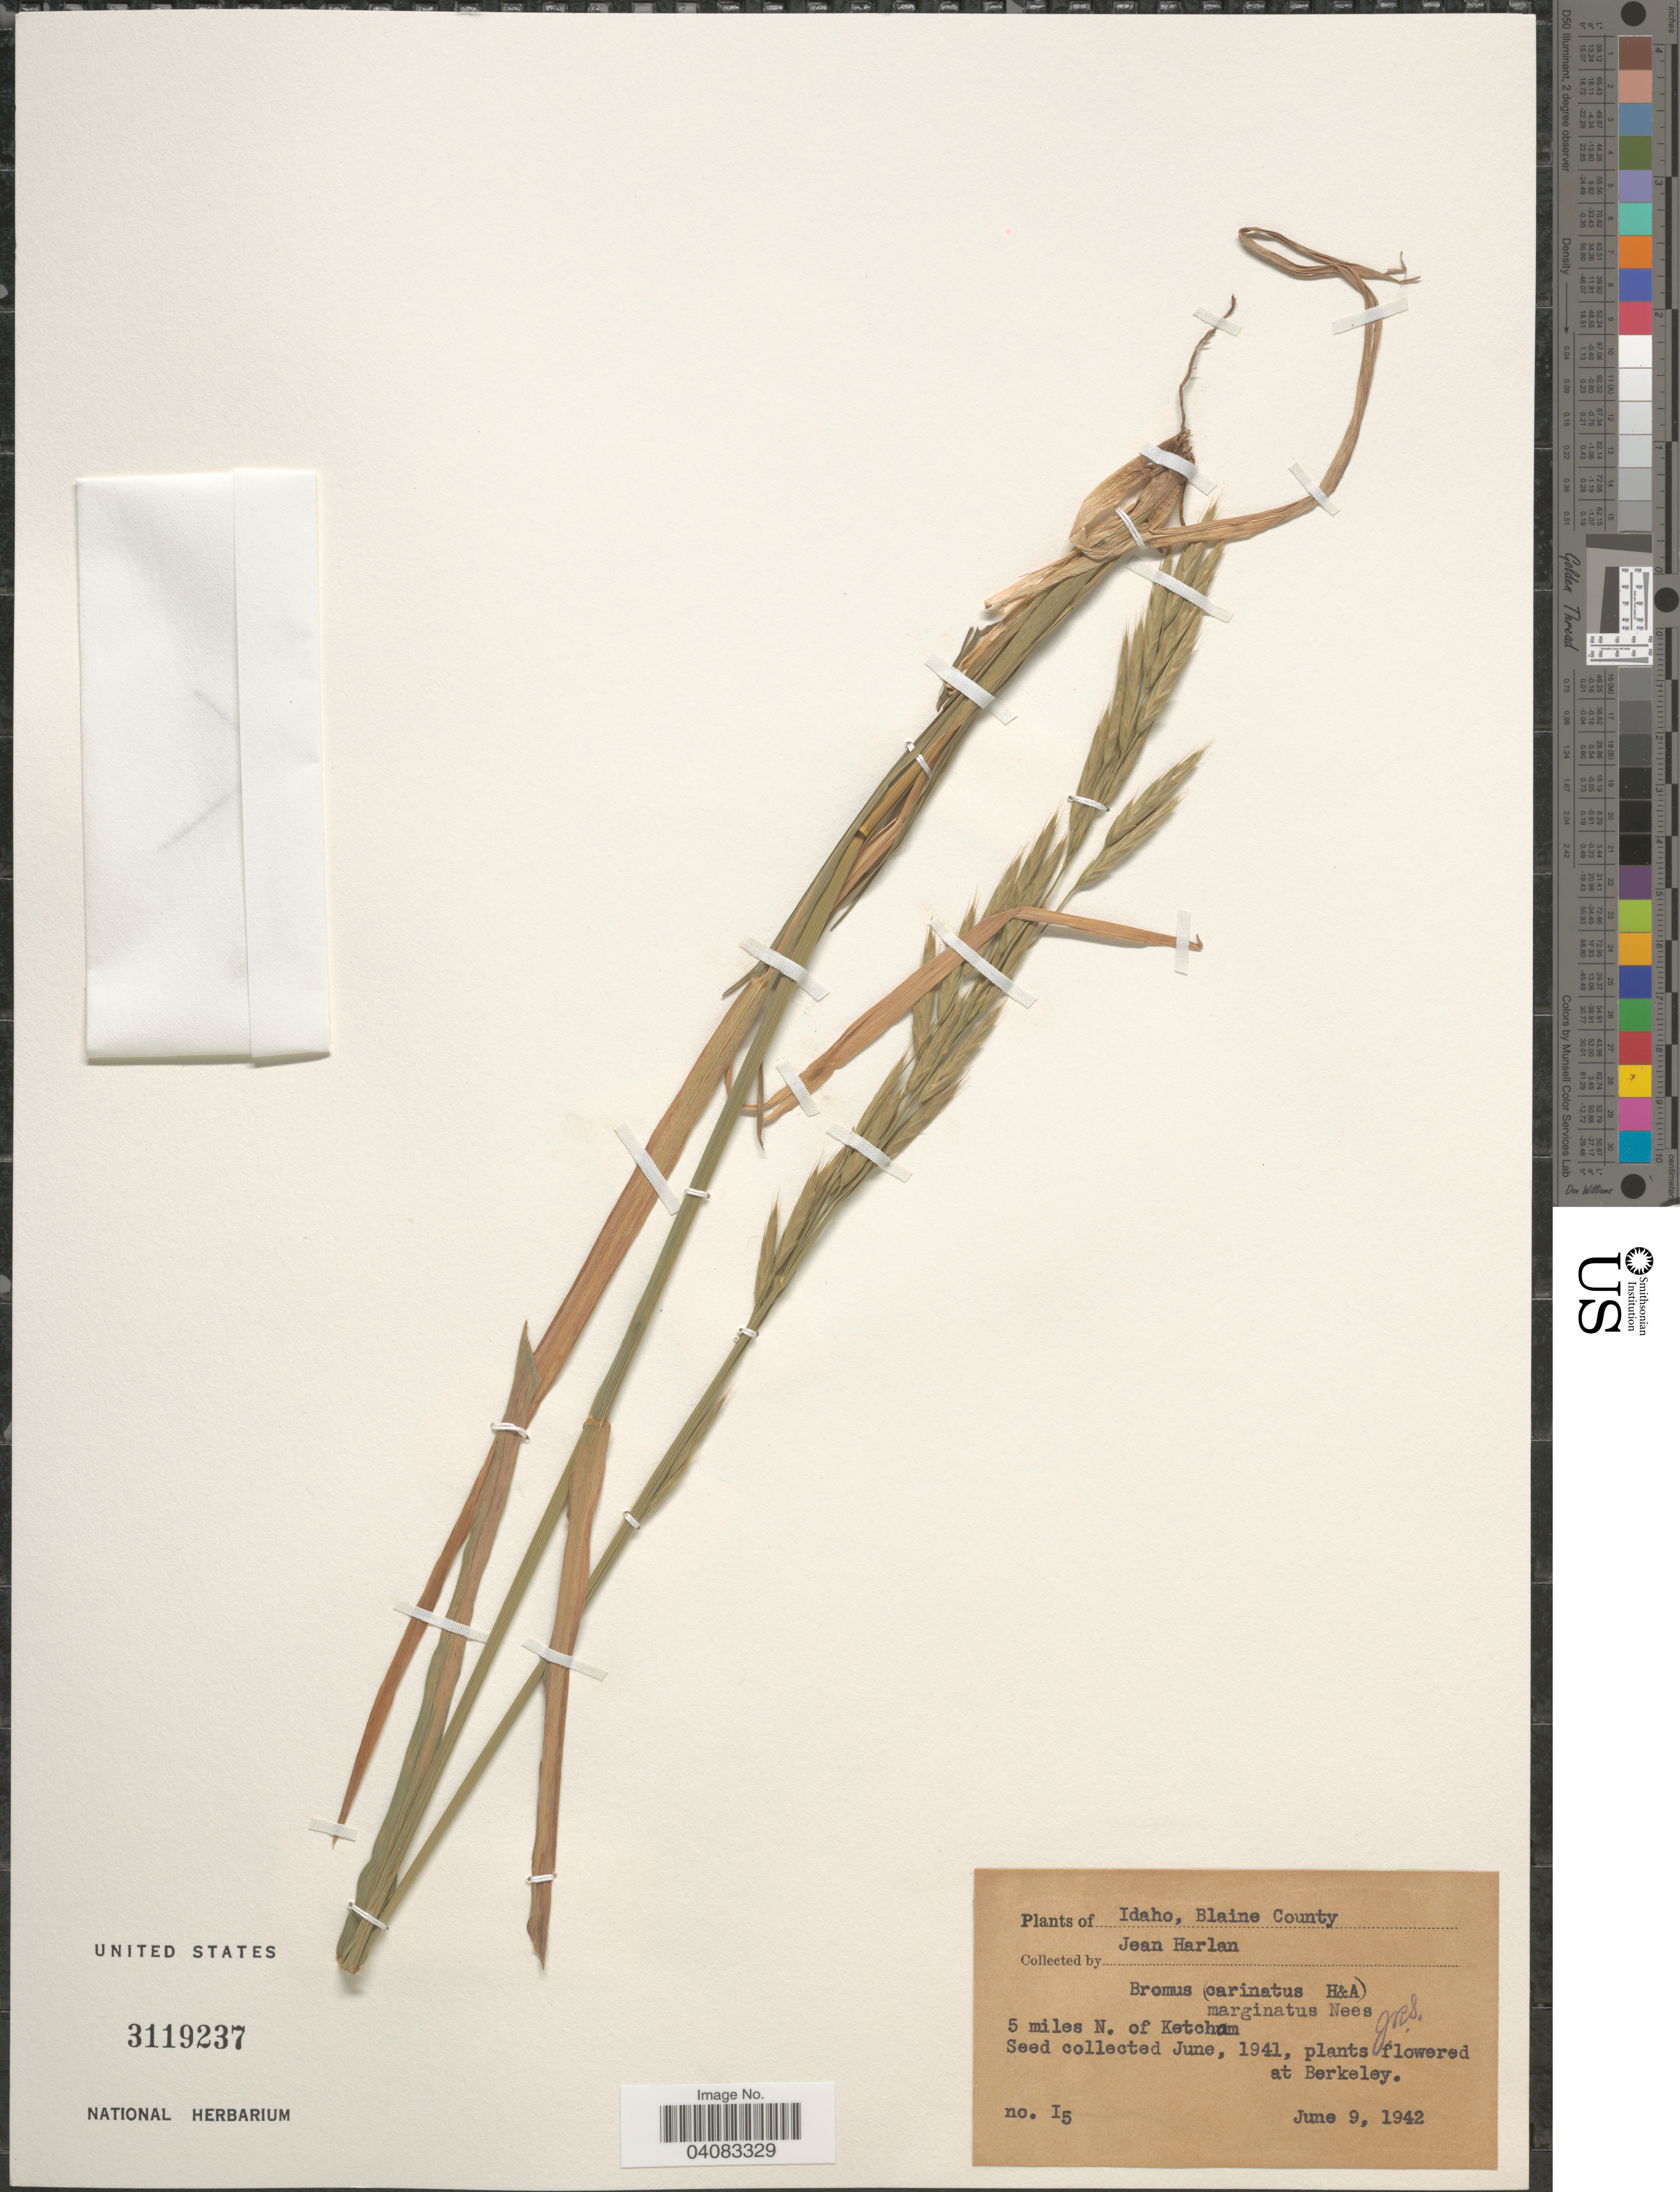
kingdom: Plantae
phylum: Tracheophyta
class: Liliopsida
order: Poales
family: Poaceae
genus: Bromus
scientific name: Bromus marginatus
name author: Nees ex Steud.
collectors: J. Harlan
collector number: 15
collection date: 1942-06-09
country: United States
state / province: Idaho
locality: Blaine County. 5 miles N. of Ketcham.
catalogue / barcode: US 3119237